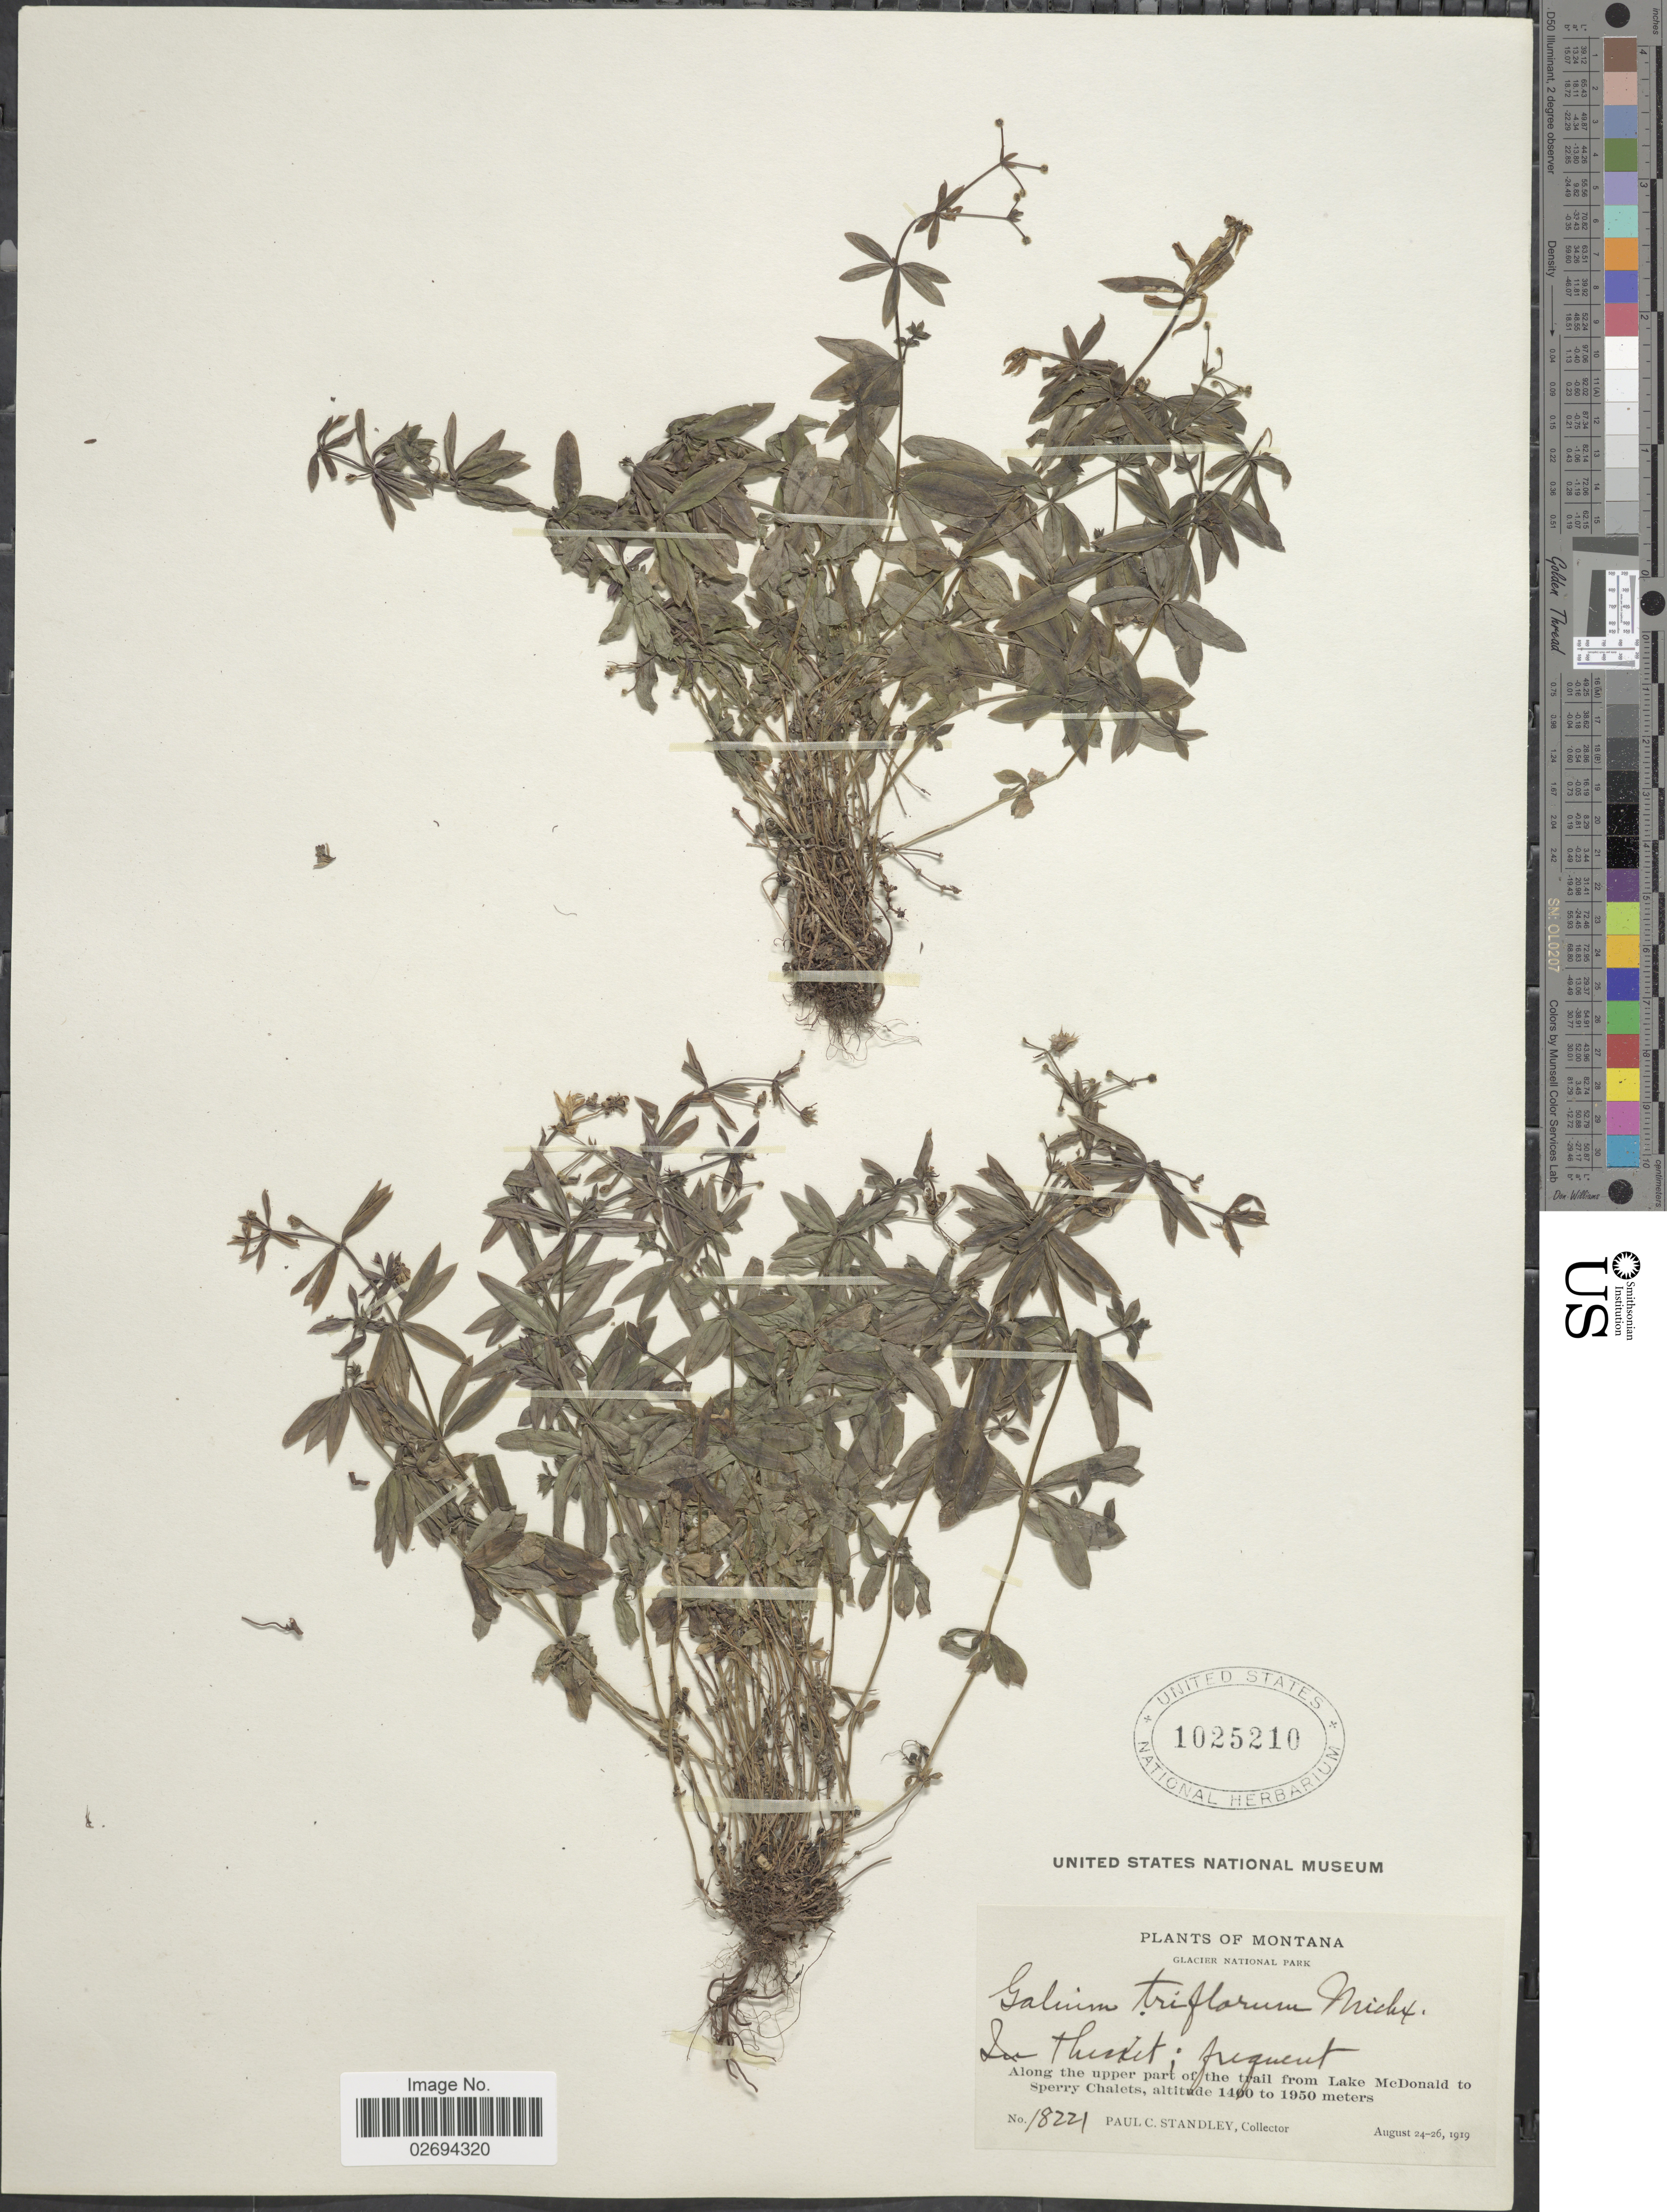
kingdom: Plantae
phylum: Tracheophyta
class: Magnoliopsida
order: Gentianales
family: Rubiaceae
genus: Galium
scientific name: Galium triflorum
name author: Michx.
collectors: P. C. Standley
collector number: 18221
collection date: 1919-08-24/1919-08-26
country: United States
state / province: Montana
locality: Glacier National Park. In thicket. Along the upper part of the trail from Lake McDonald to Sperry Chalets.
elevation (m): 1400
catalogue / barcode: US 1025210